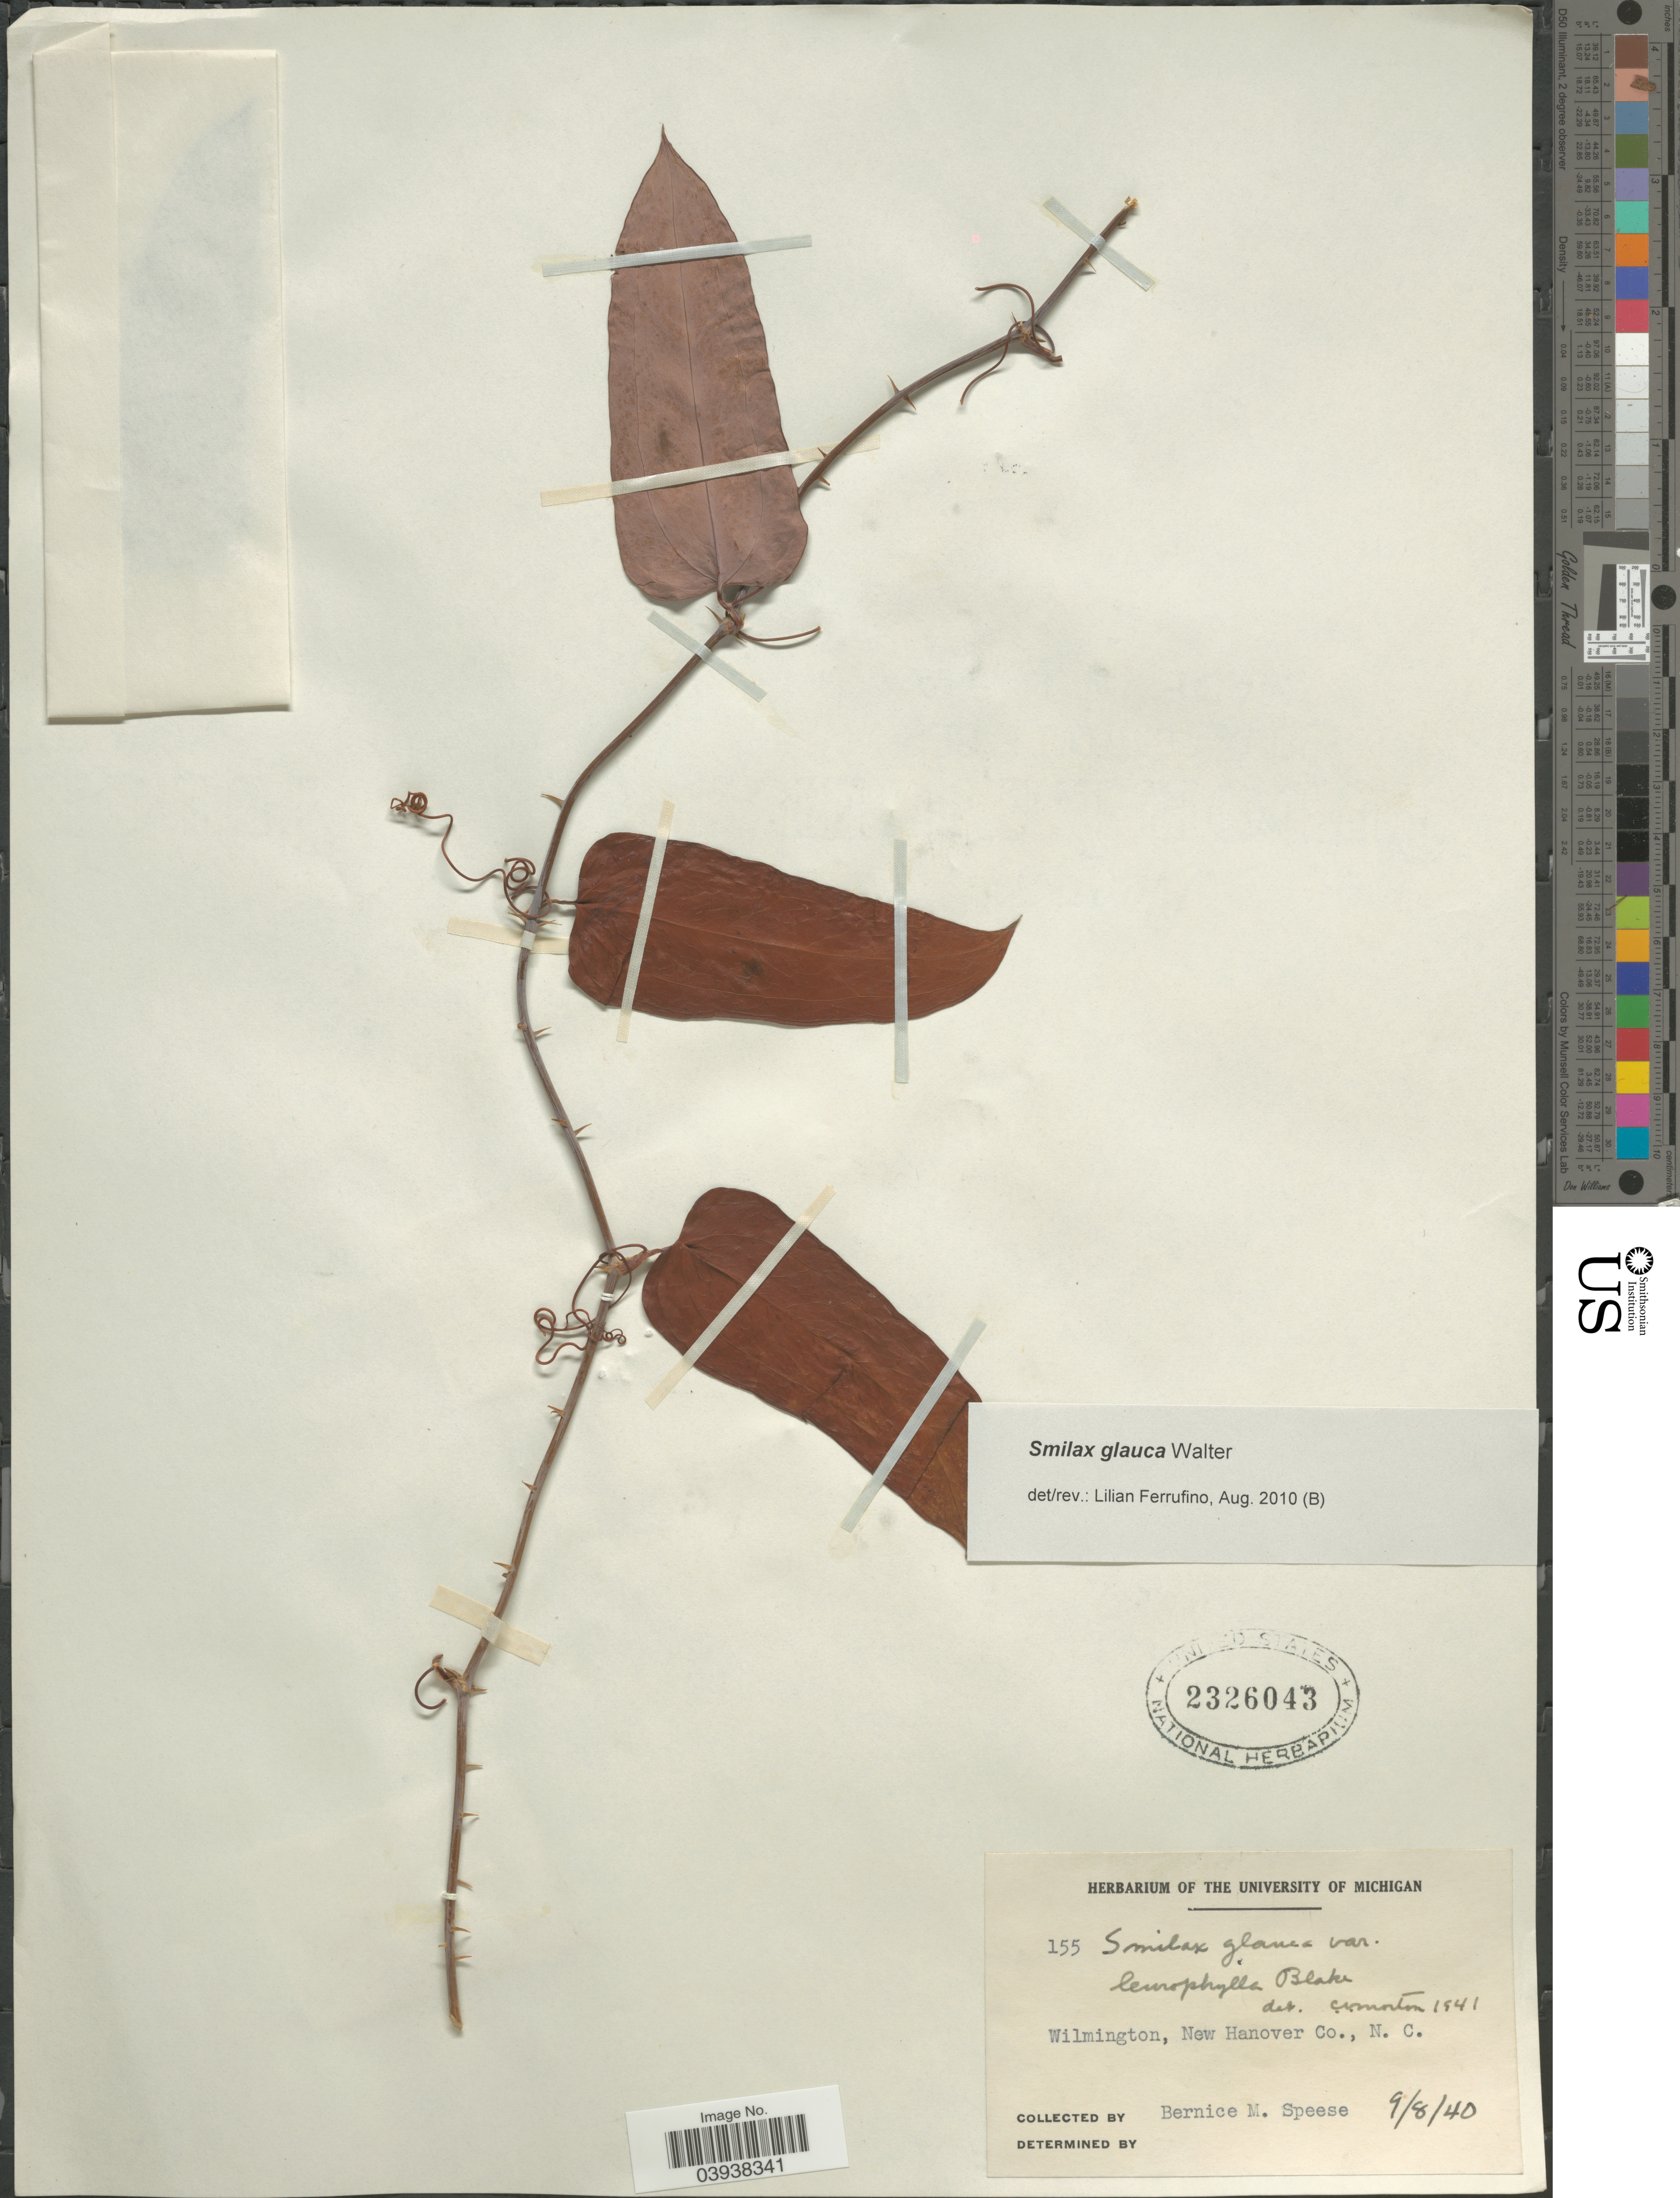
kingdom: Plantae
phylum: Tracheophyta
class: Liliopsida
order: Liliales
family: Smilacaceae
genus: Smilax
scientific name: Smilax glauca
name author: Walter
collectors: B. Speese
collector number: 155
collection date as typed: Transcribed d/m/y: 8/9/40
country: United States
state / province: North Carolina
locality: Wilmington, New Hanover Co.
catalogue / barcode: US 2326043